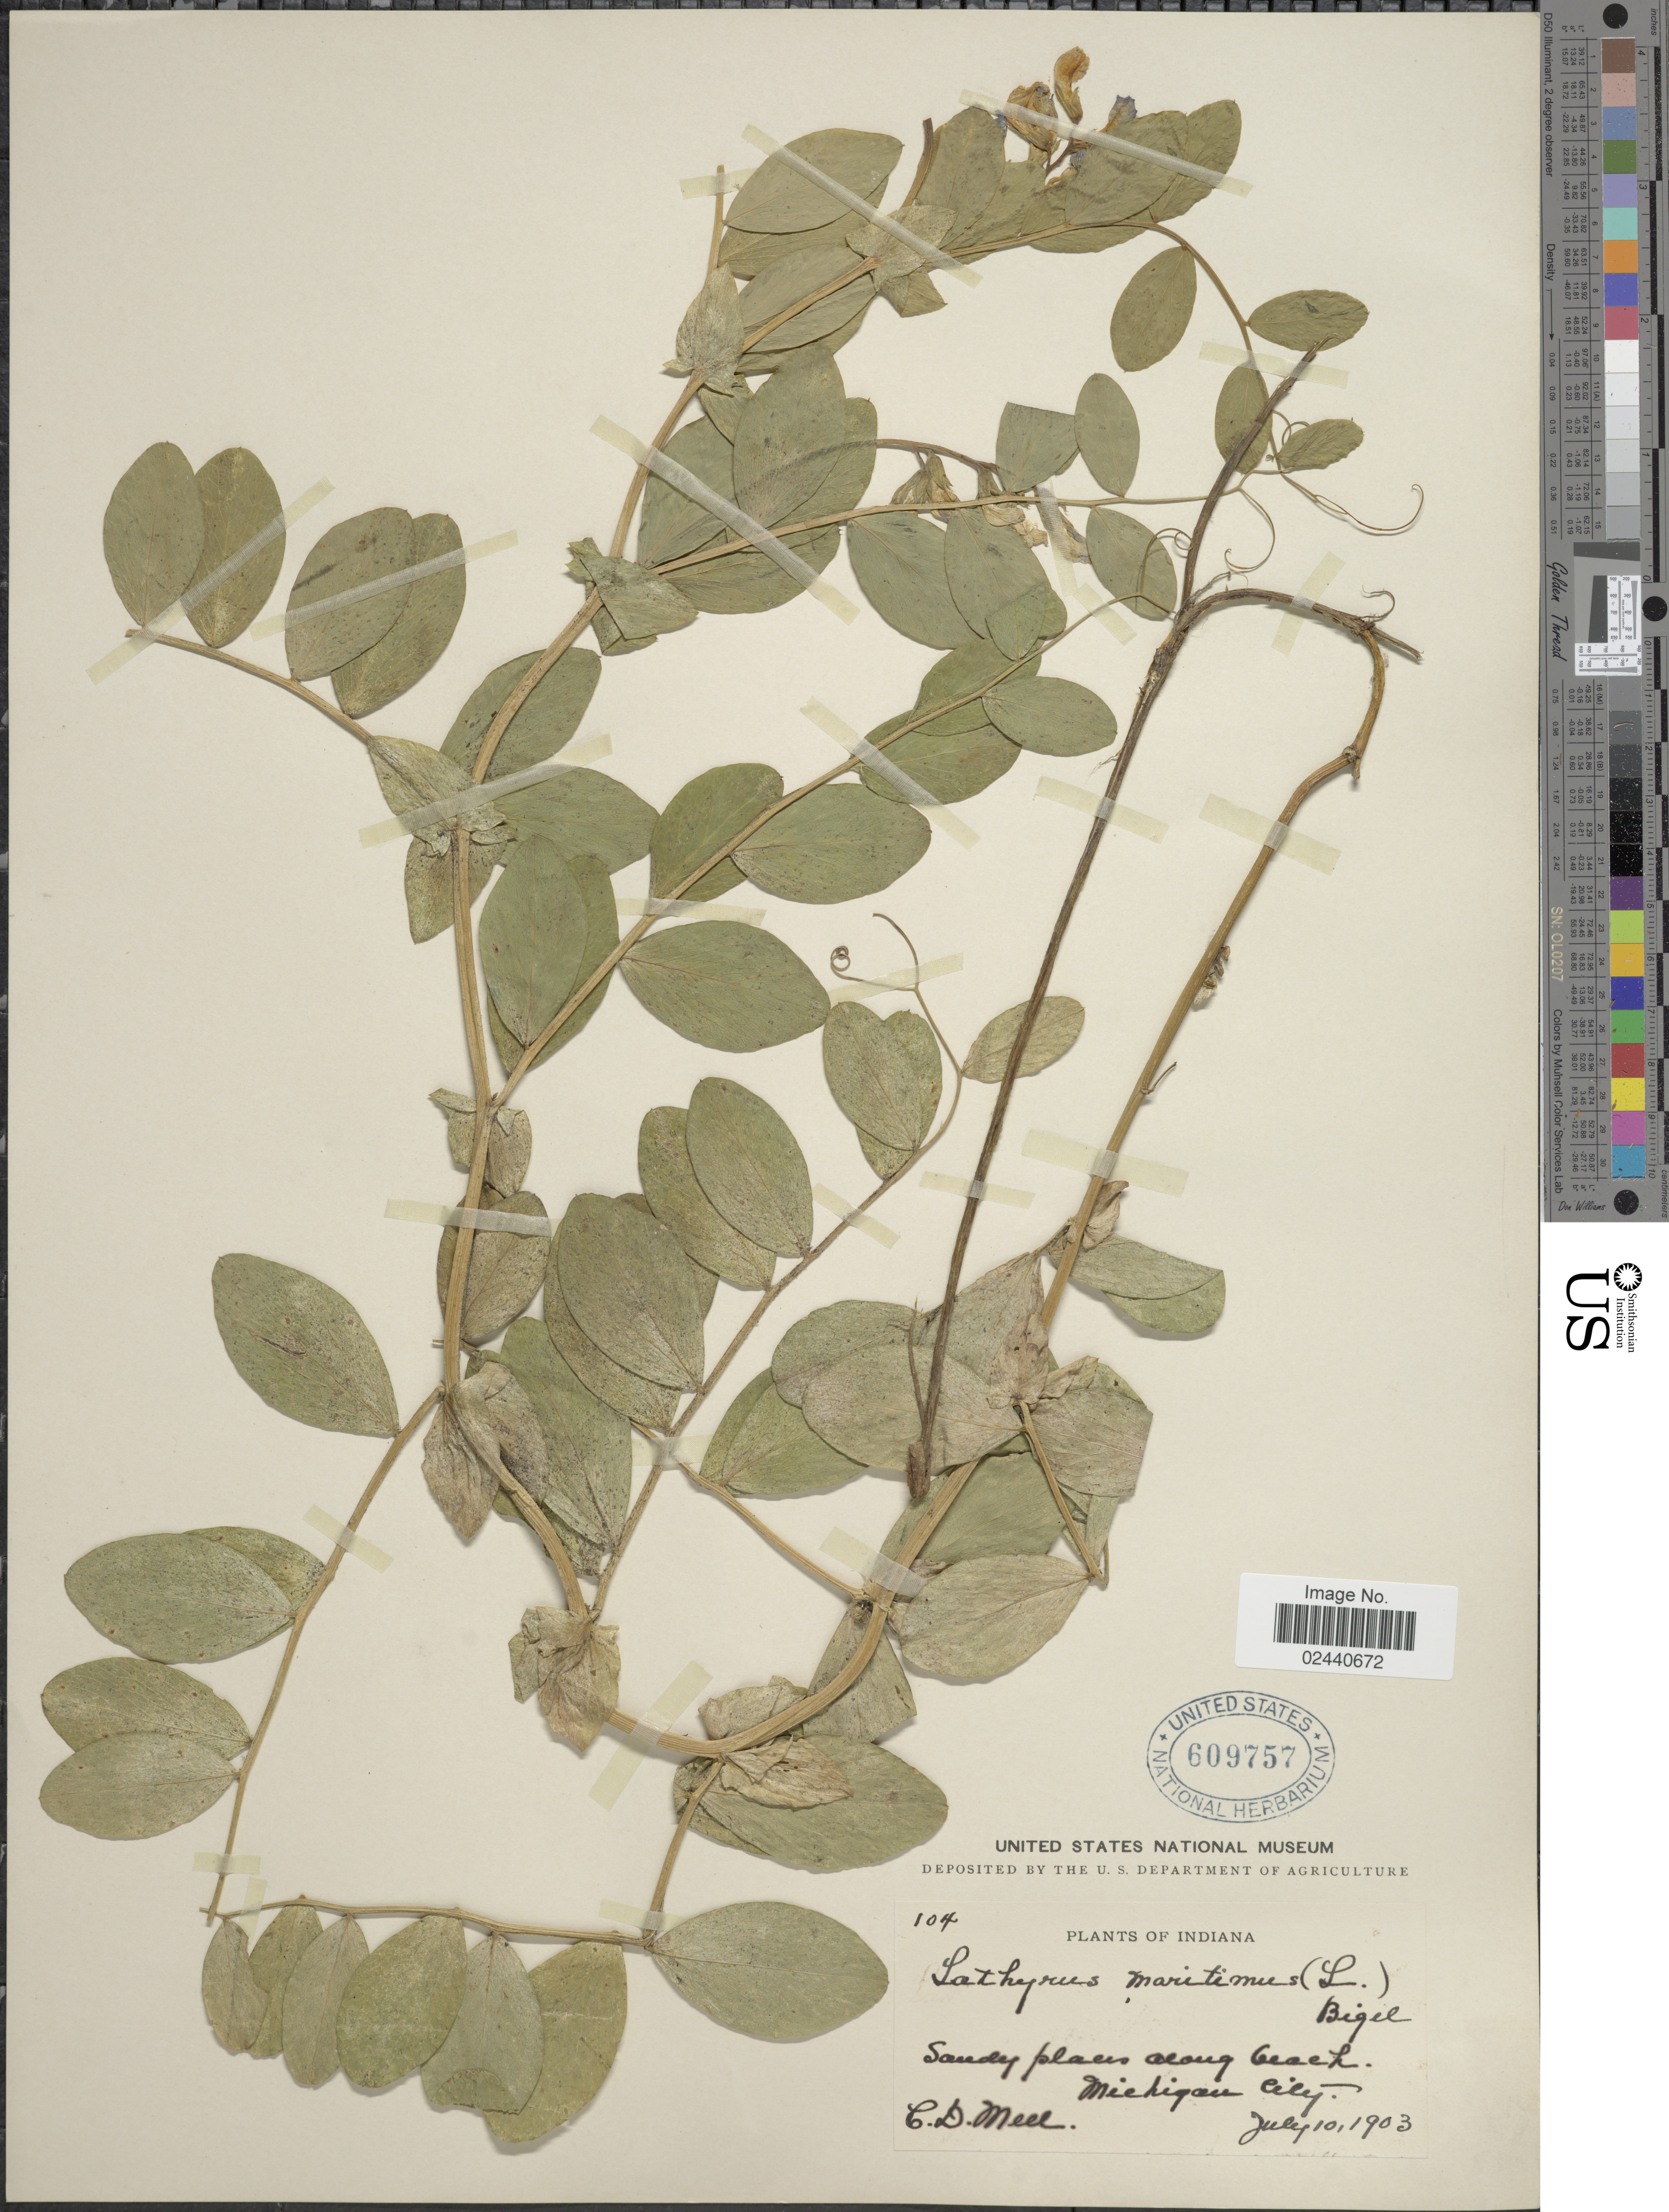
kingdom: Plantae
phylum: Tracheophyta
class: Magnoliopsida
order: Fabales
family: Fabaceae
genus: Lathyrus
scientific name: Lathyrus japonicus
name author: Willd.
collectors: C. Meel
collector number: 104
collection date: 1903-07-10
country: United States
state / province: Indiana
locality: Michigan City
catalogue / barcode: US 609757